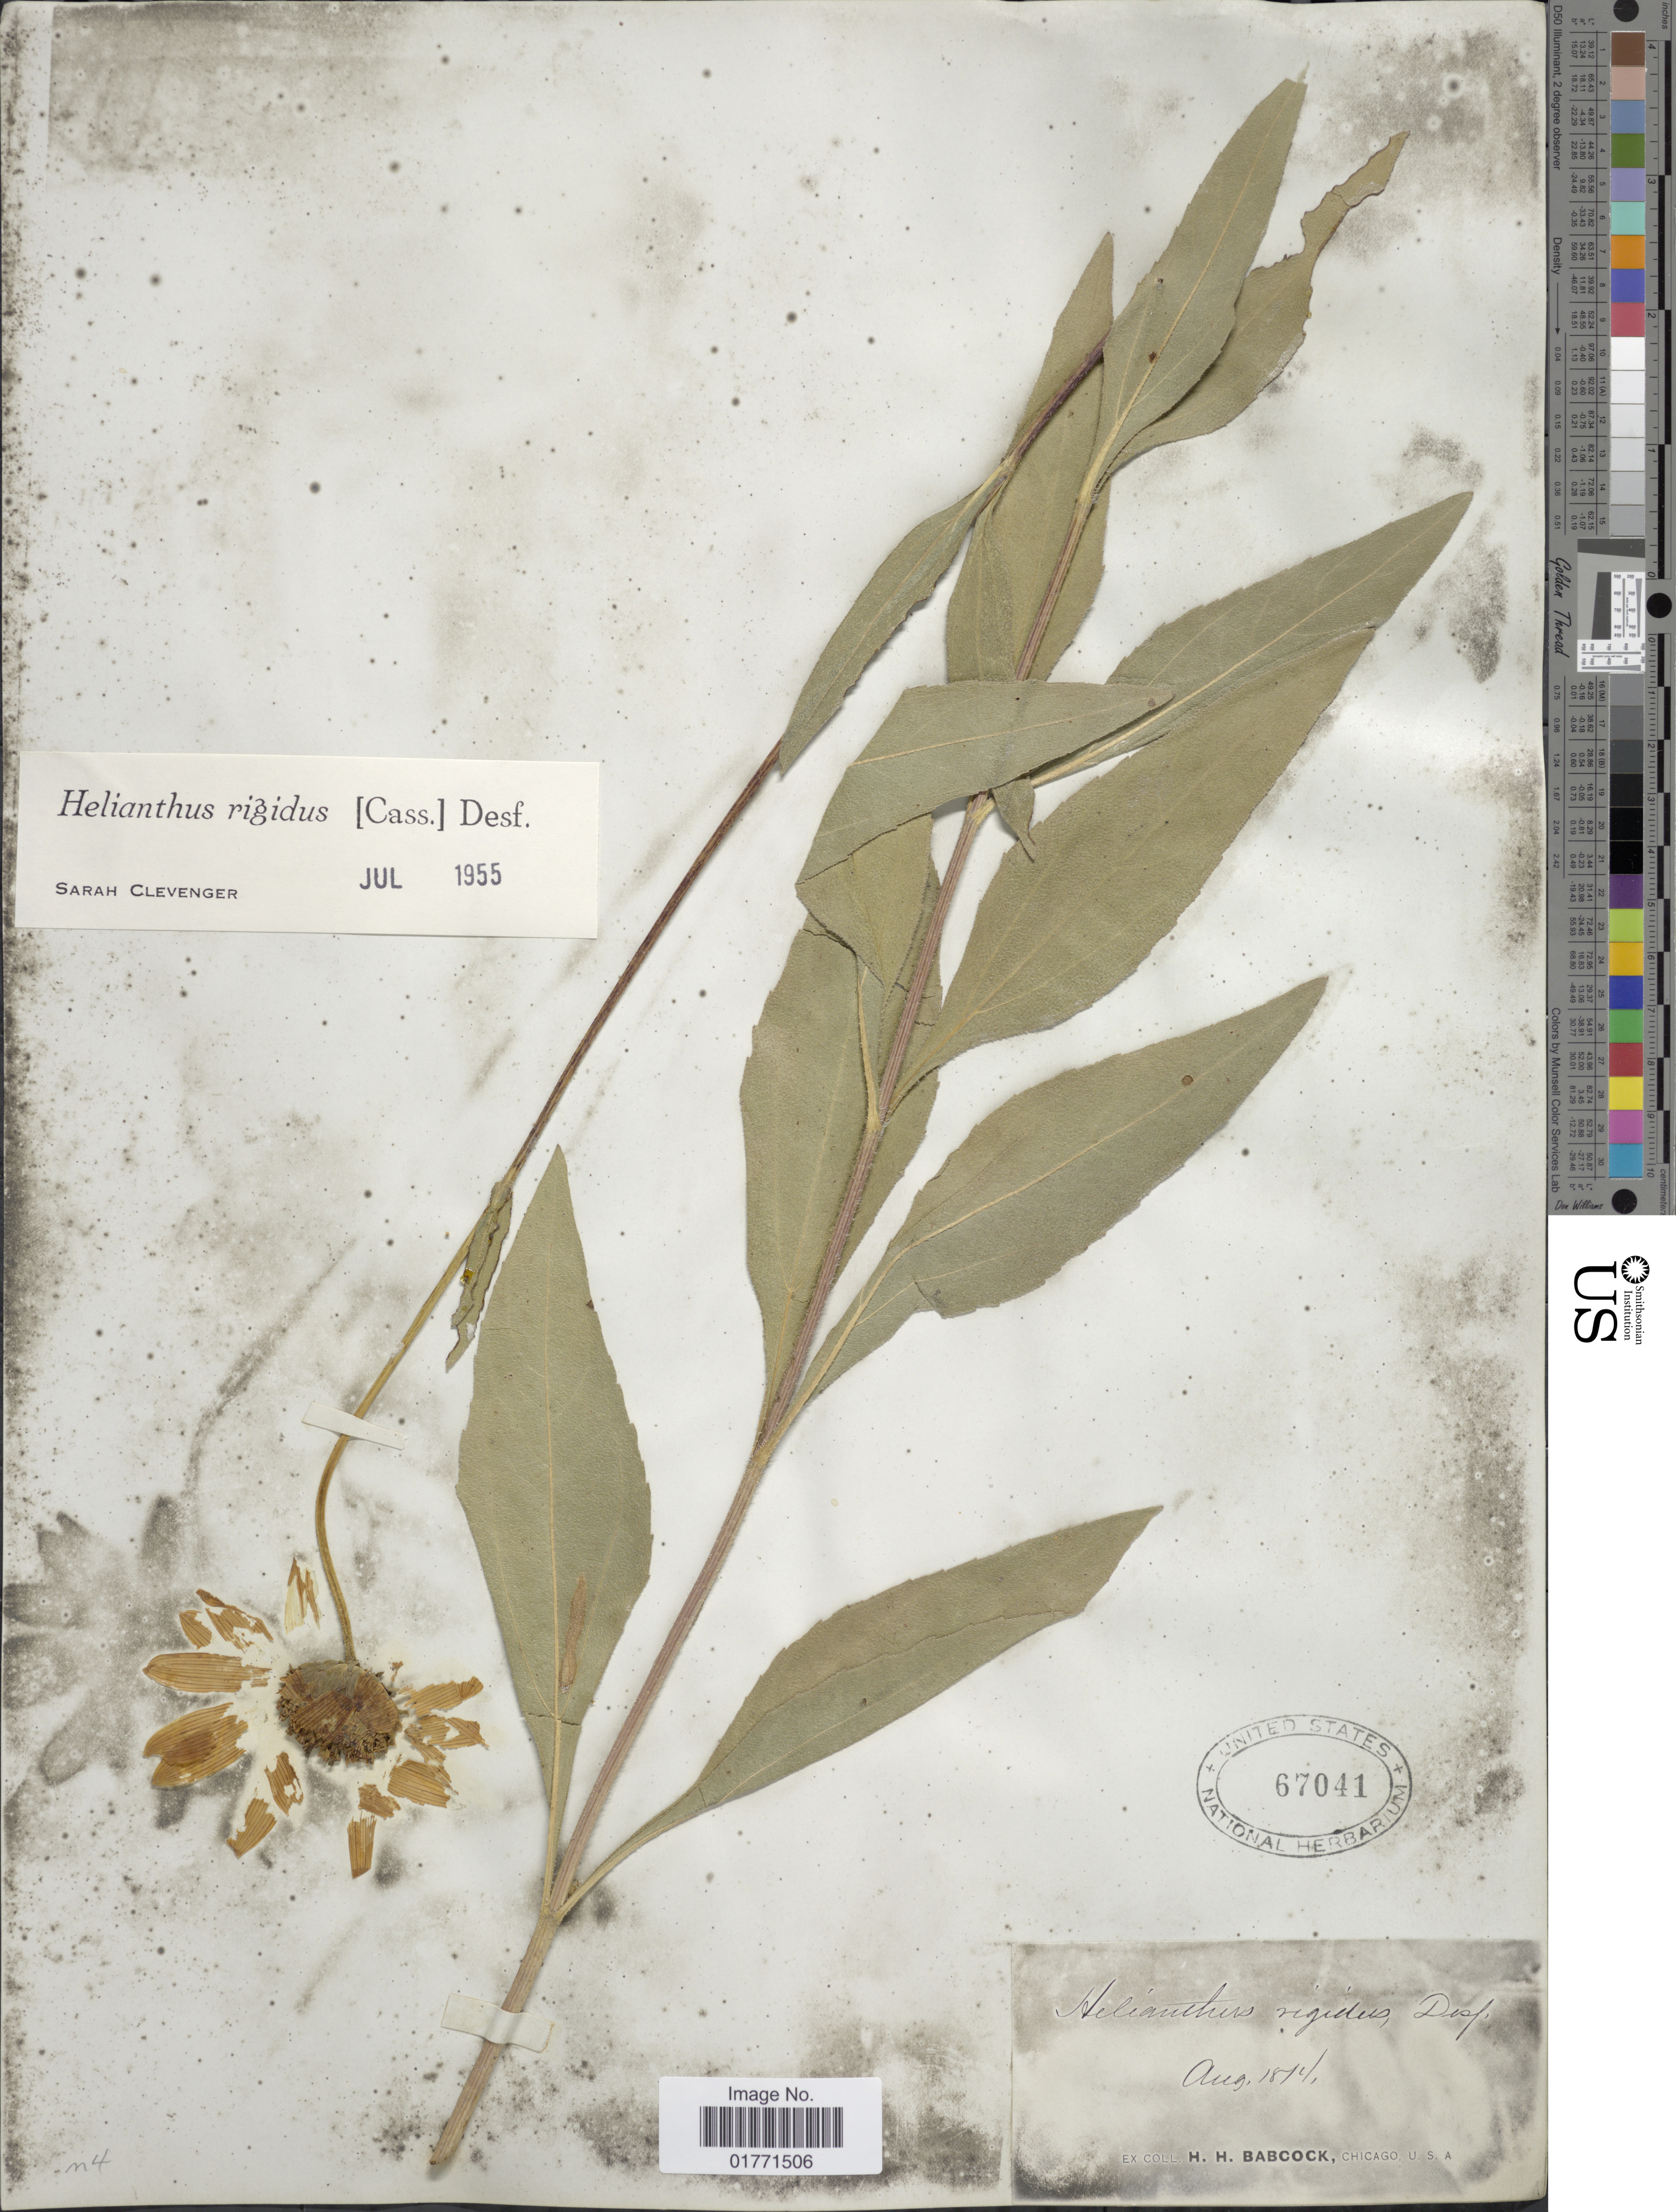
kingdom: Plantae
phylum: Tracheophyta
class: Magnoliopsida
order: Asterales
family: Asteraceae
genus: Helianthus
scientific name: Helianthus rigidus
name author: (Cass.) Desf.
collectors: H. Babcock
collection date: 1814-08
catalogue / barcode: US 67041